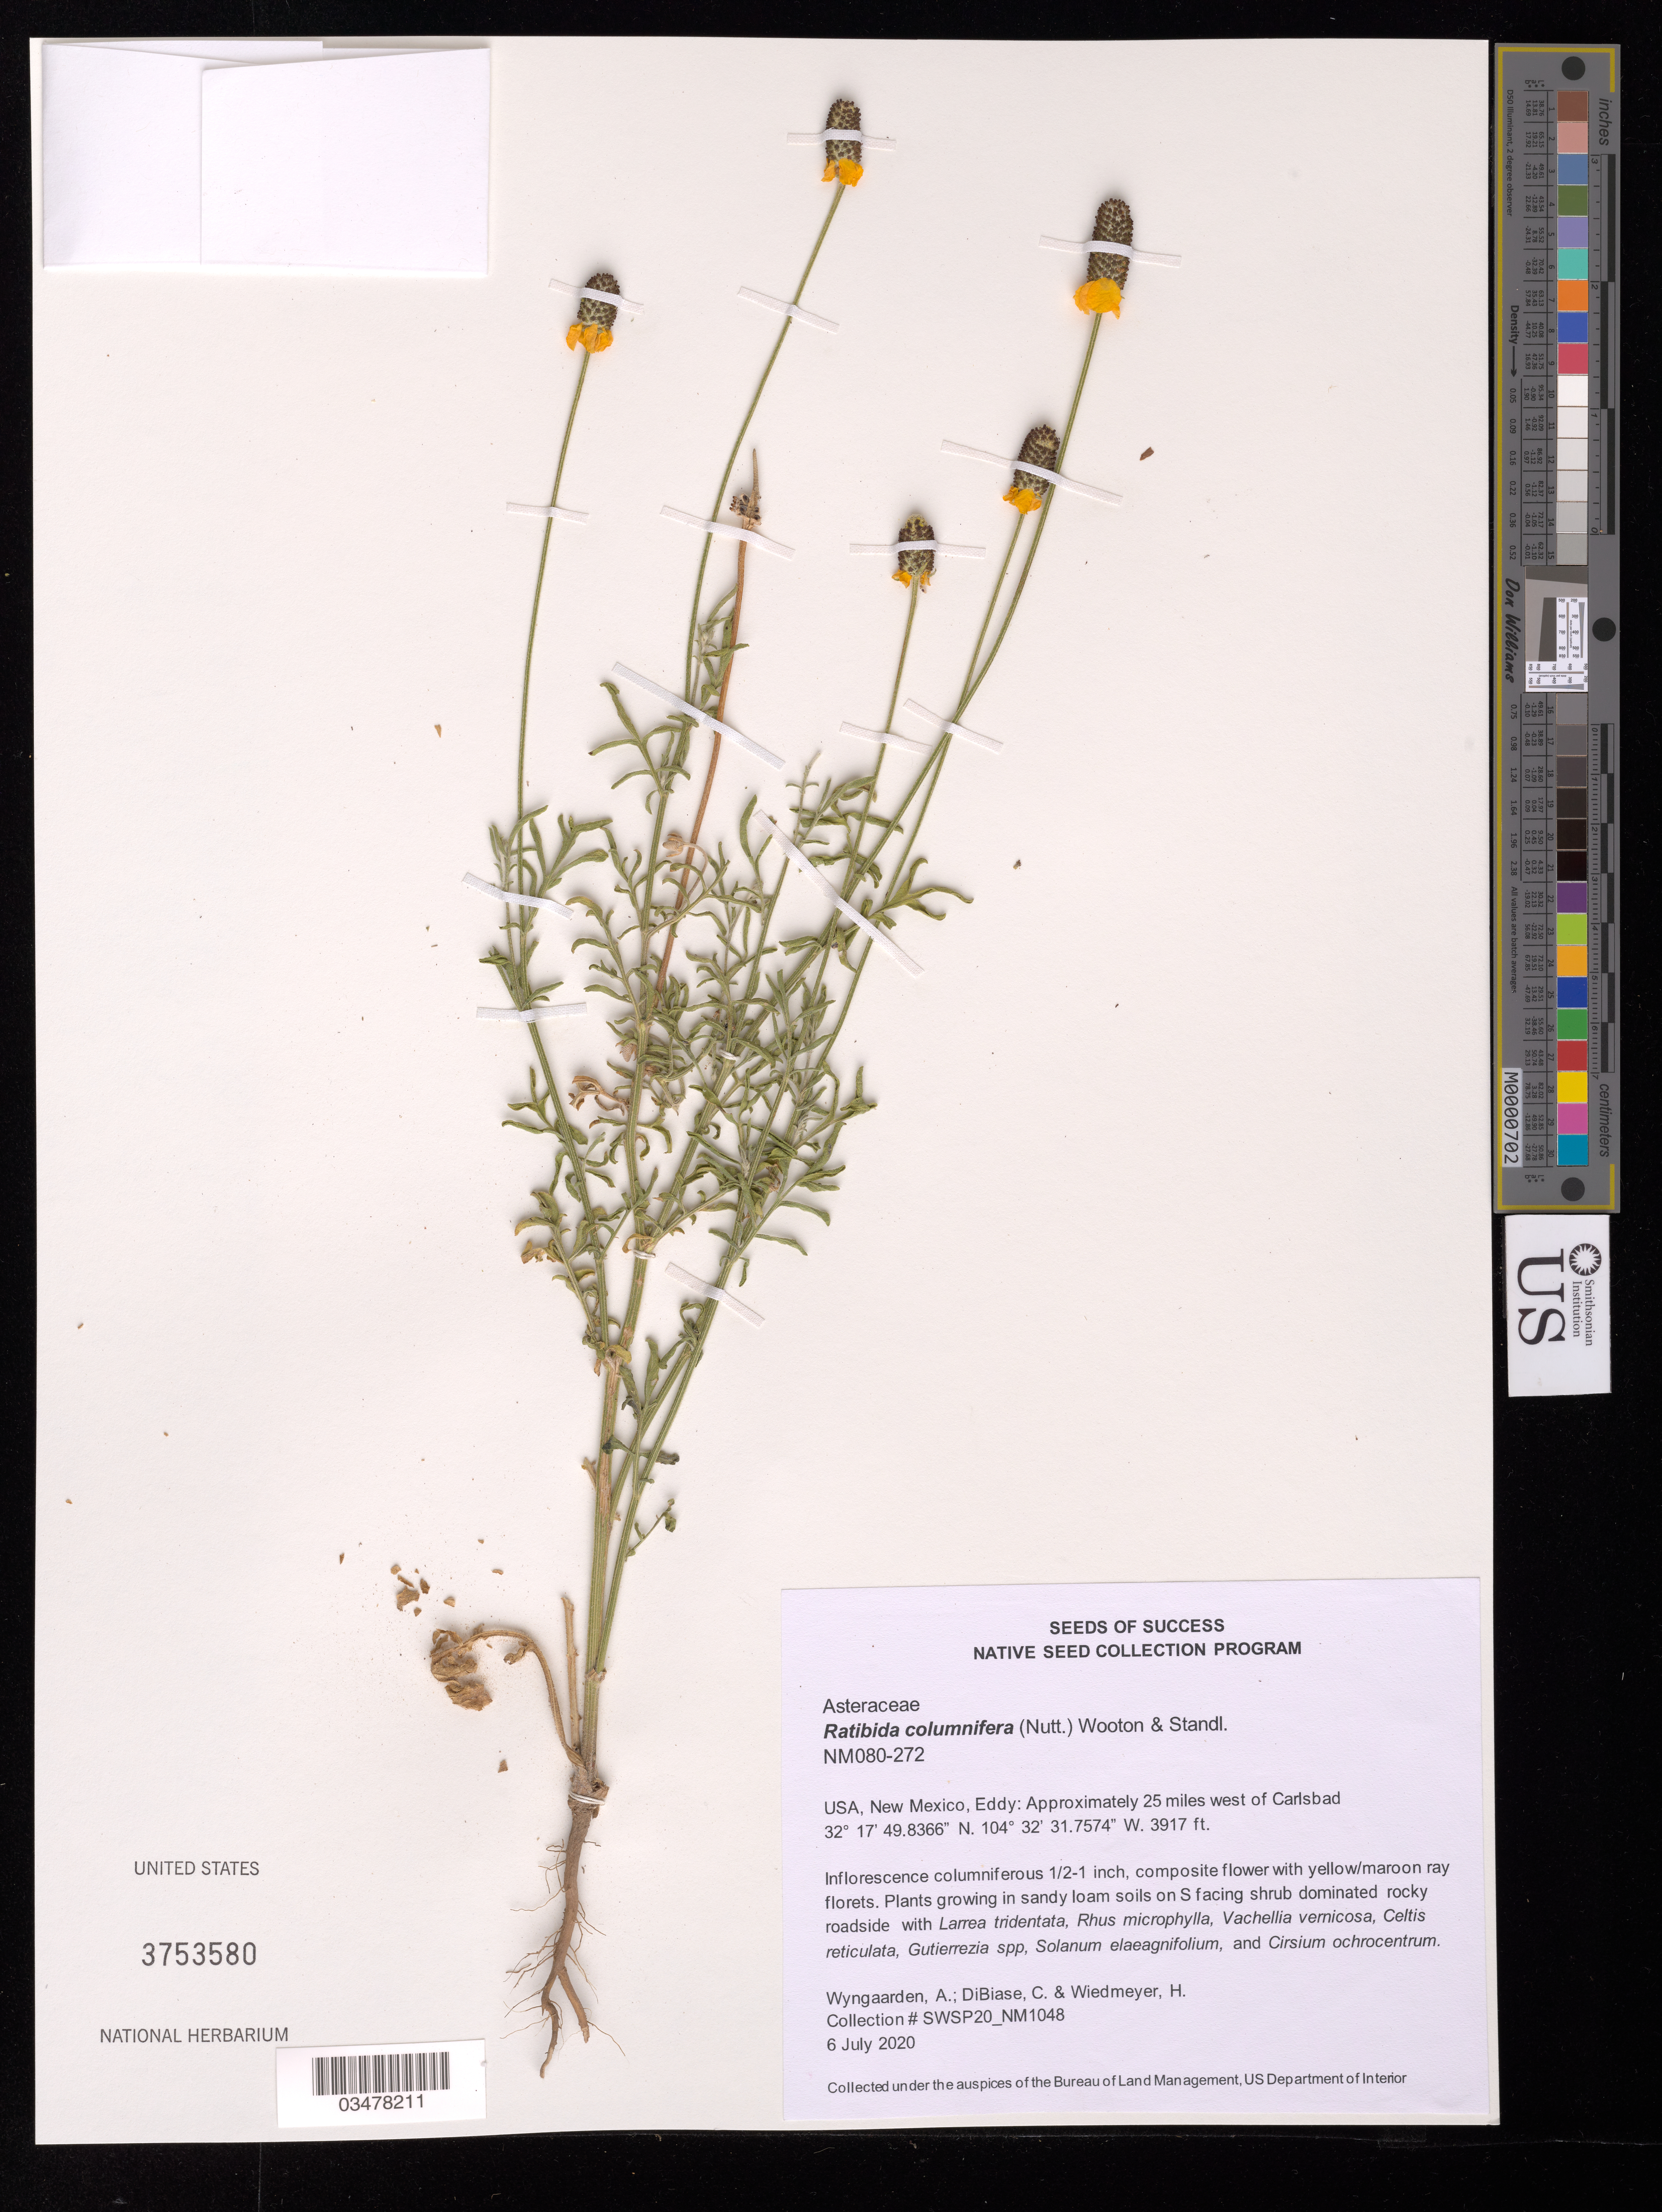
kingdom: Plantae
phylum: Tracheophyta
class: Magnoliopsida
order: Asterales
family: Asteraceae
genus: Ratibida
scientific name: Ratibida columnifera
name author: (Nutt.) Wooton & Standl.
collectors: A. Wyngaarden, C. DiBiase & H. Wiedmeyer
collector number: NM080-272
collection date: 2020-07-06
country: United States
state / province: New Mexico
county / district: Eddy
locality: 25 mi. W of Carlsbad.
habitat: Sandy loam soils. Shrub dominated rocky roadside. With Larrea tridentata, Rhus microphylla, Celtis reticulata, etc.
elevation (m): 1194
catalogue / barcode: US 3753580